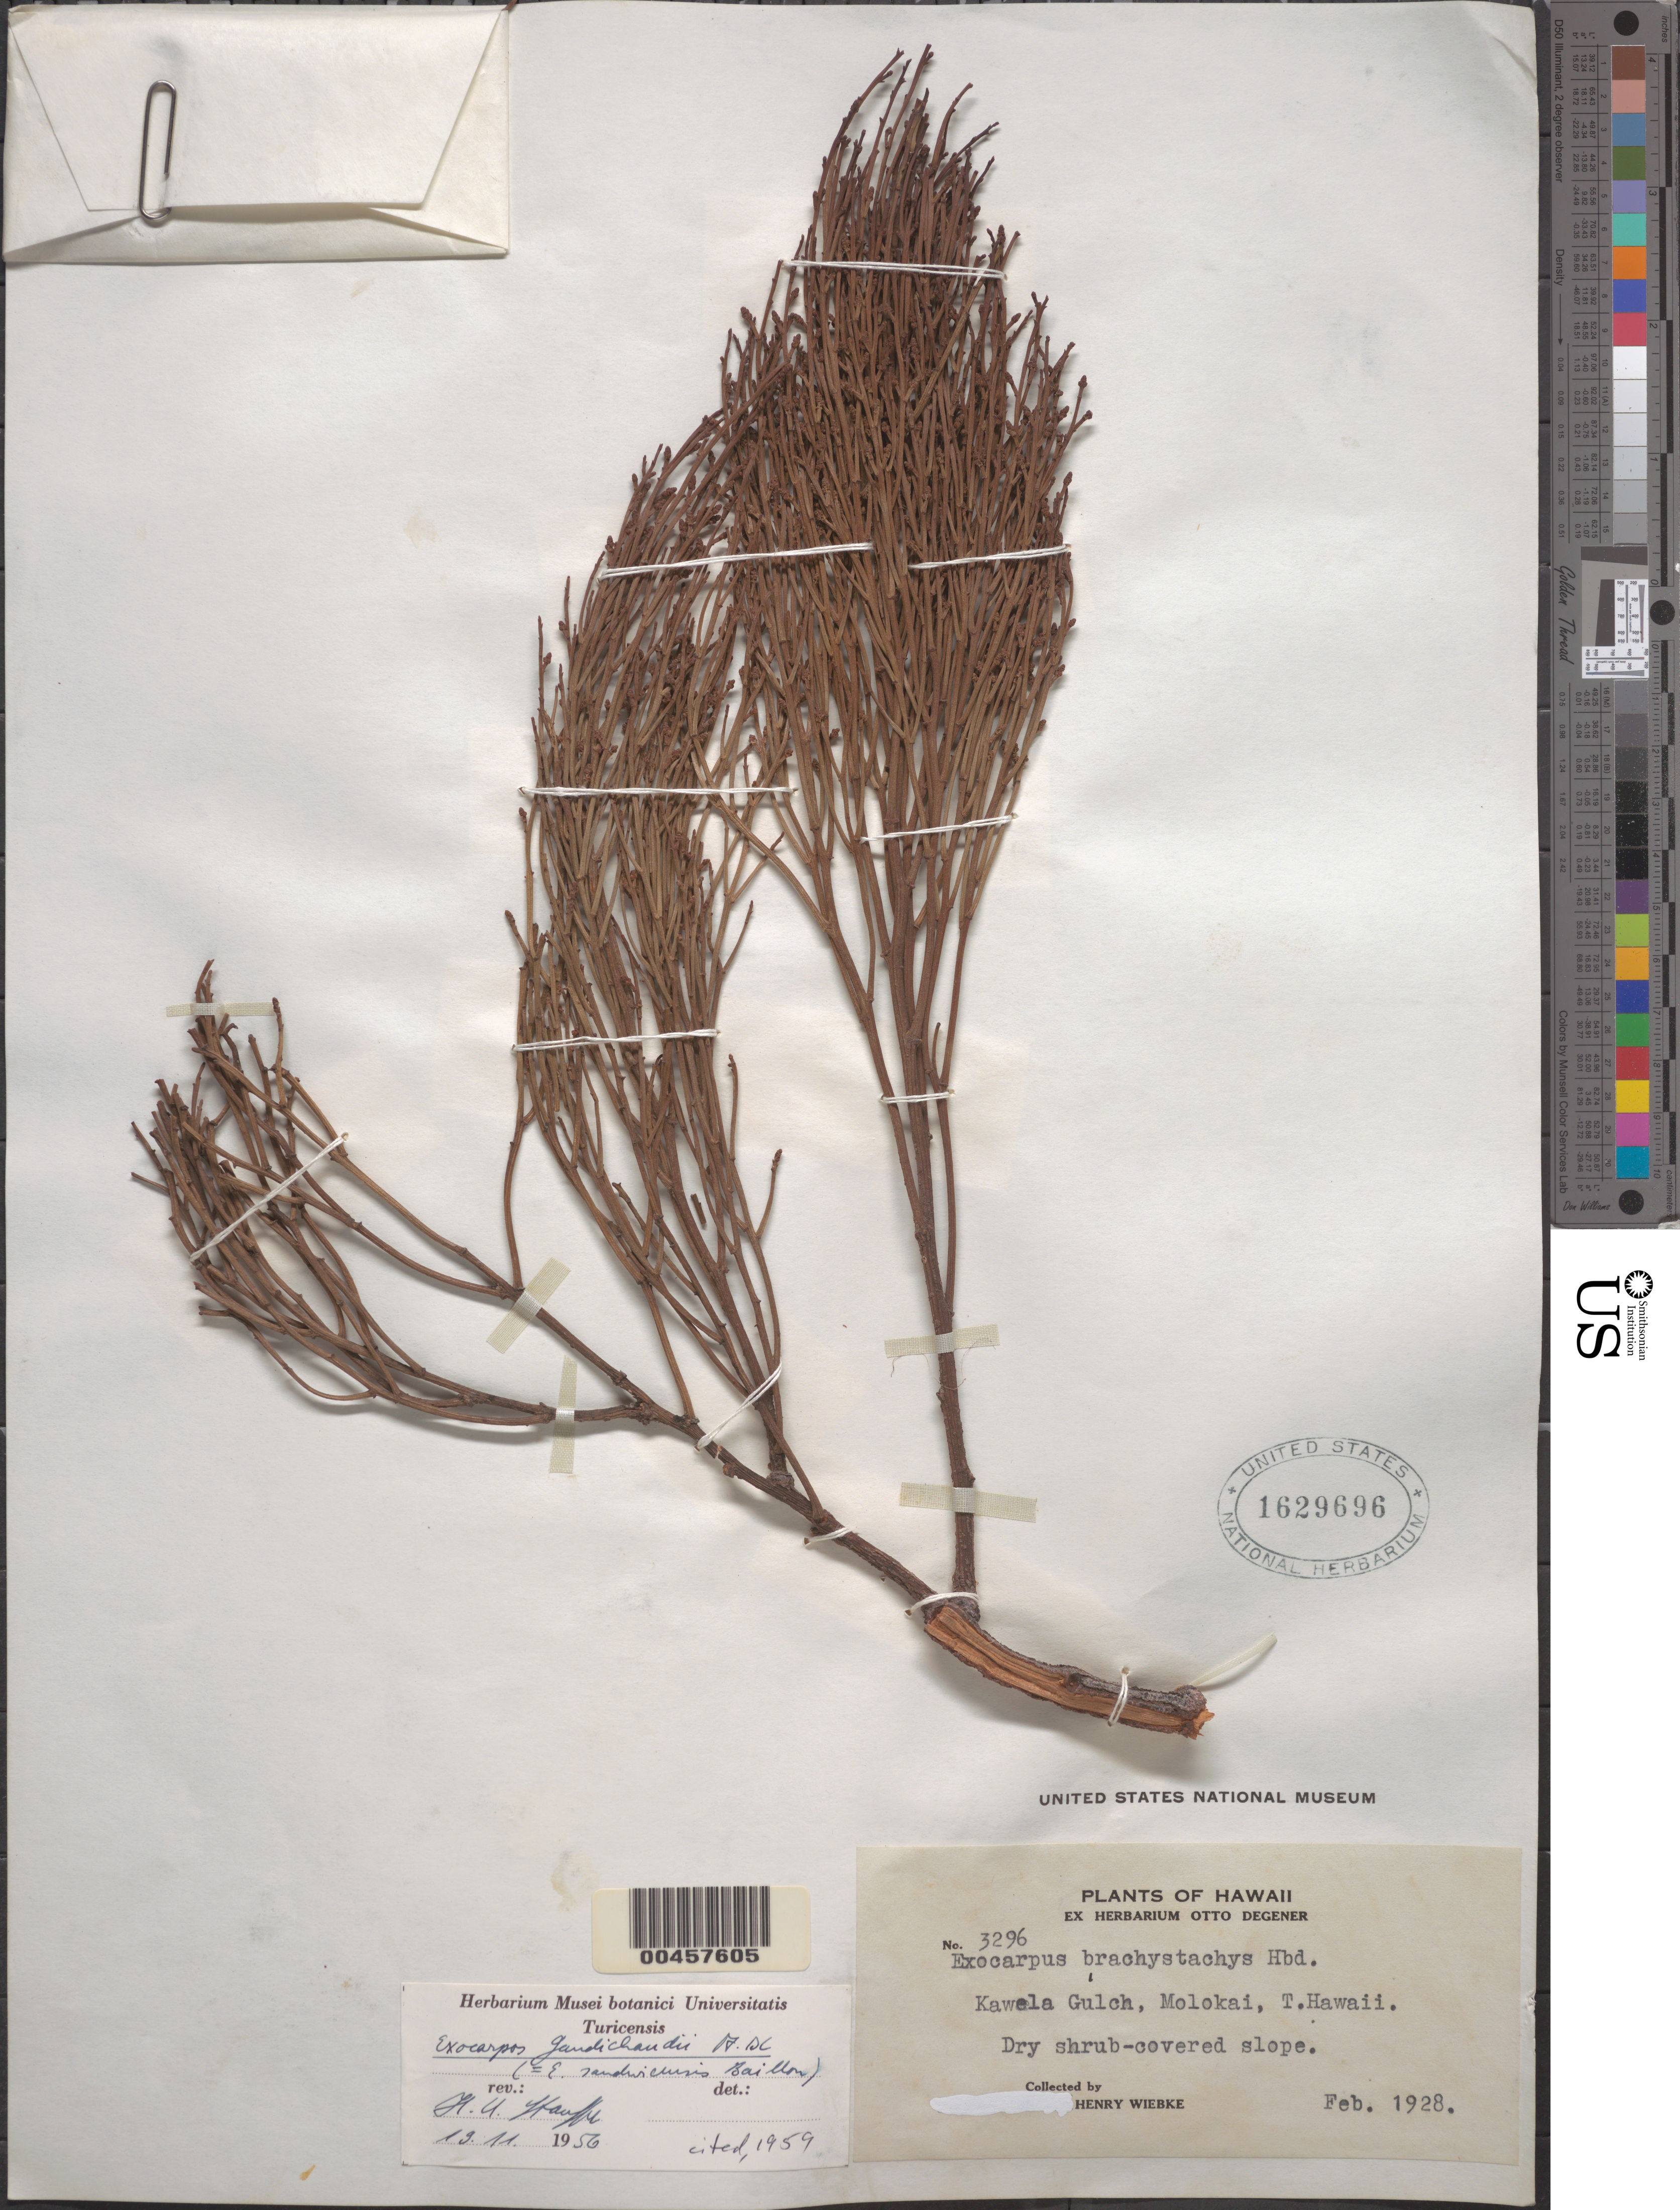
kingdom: Plantae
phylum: Tracheophyta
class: Magnoliopsida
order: Santalales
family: Santalaceae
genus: Exocarpos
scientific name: Exocarpos gaudichaudii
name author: A. DC.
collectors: H. Wiebke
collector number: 3296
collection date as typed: Feb 1928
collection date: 1928-02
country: United States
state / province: Hawaii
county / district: Maui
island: Moloka'i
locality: Kawela Gulch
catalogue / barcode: US 1629696